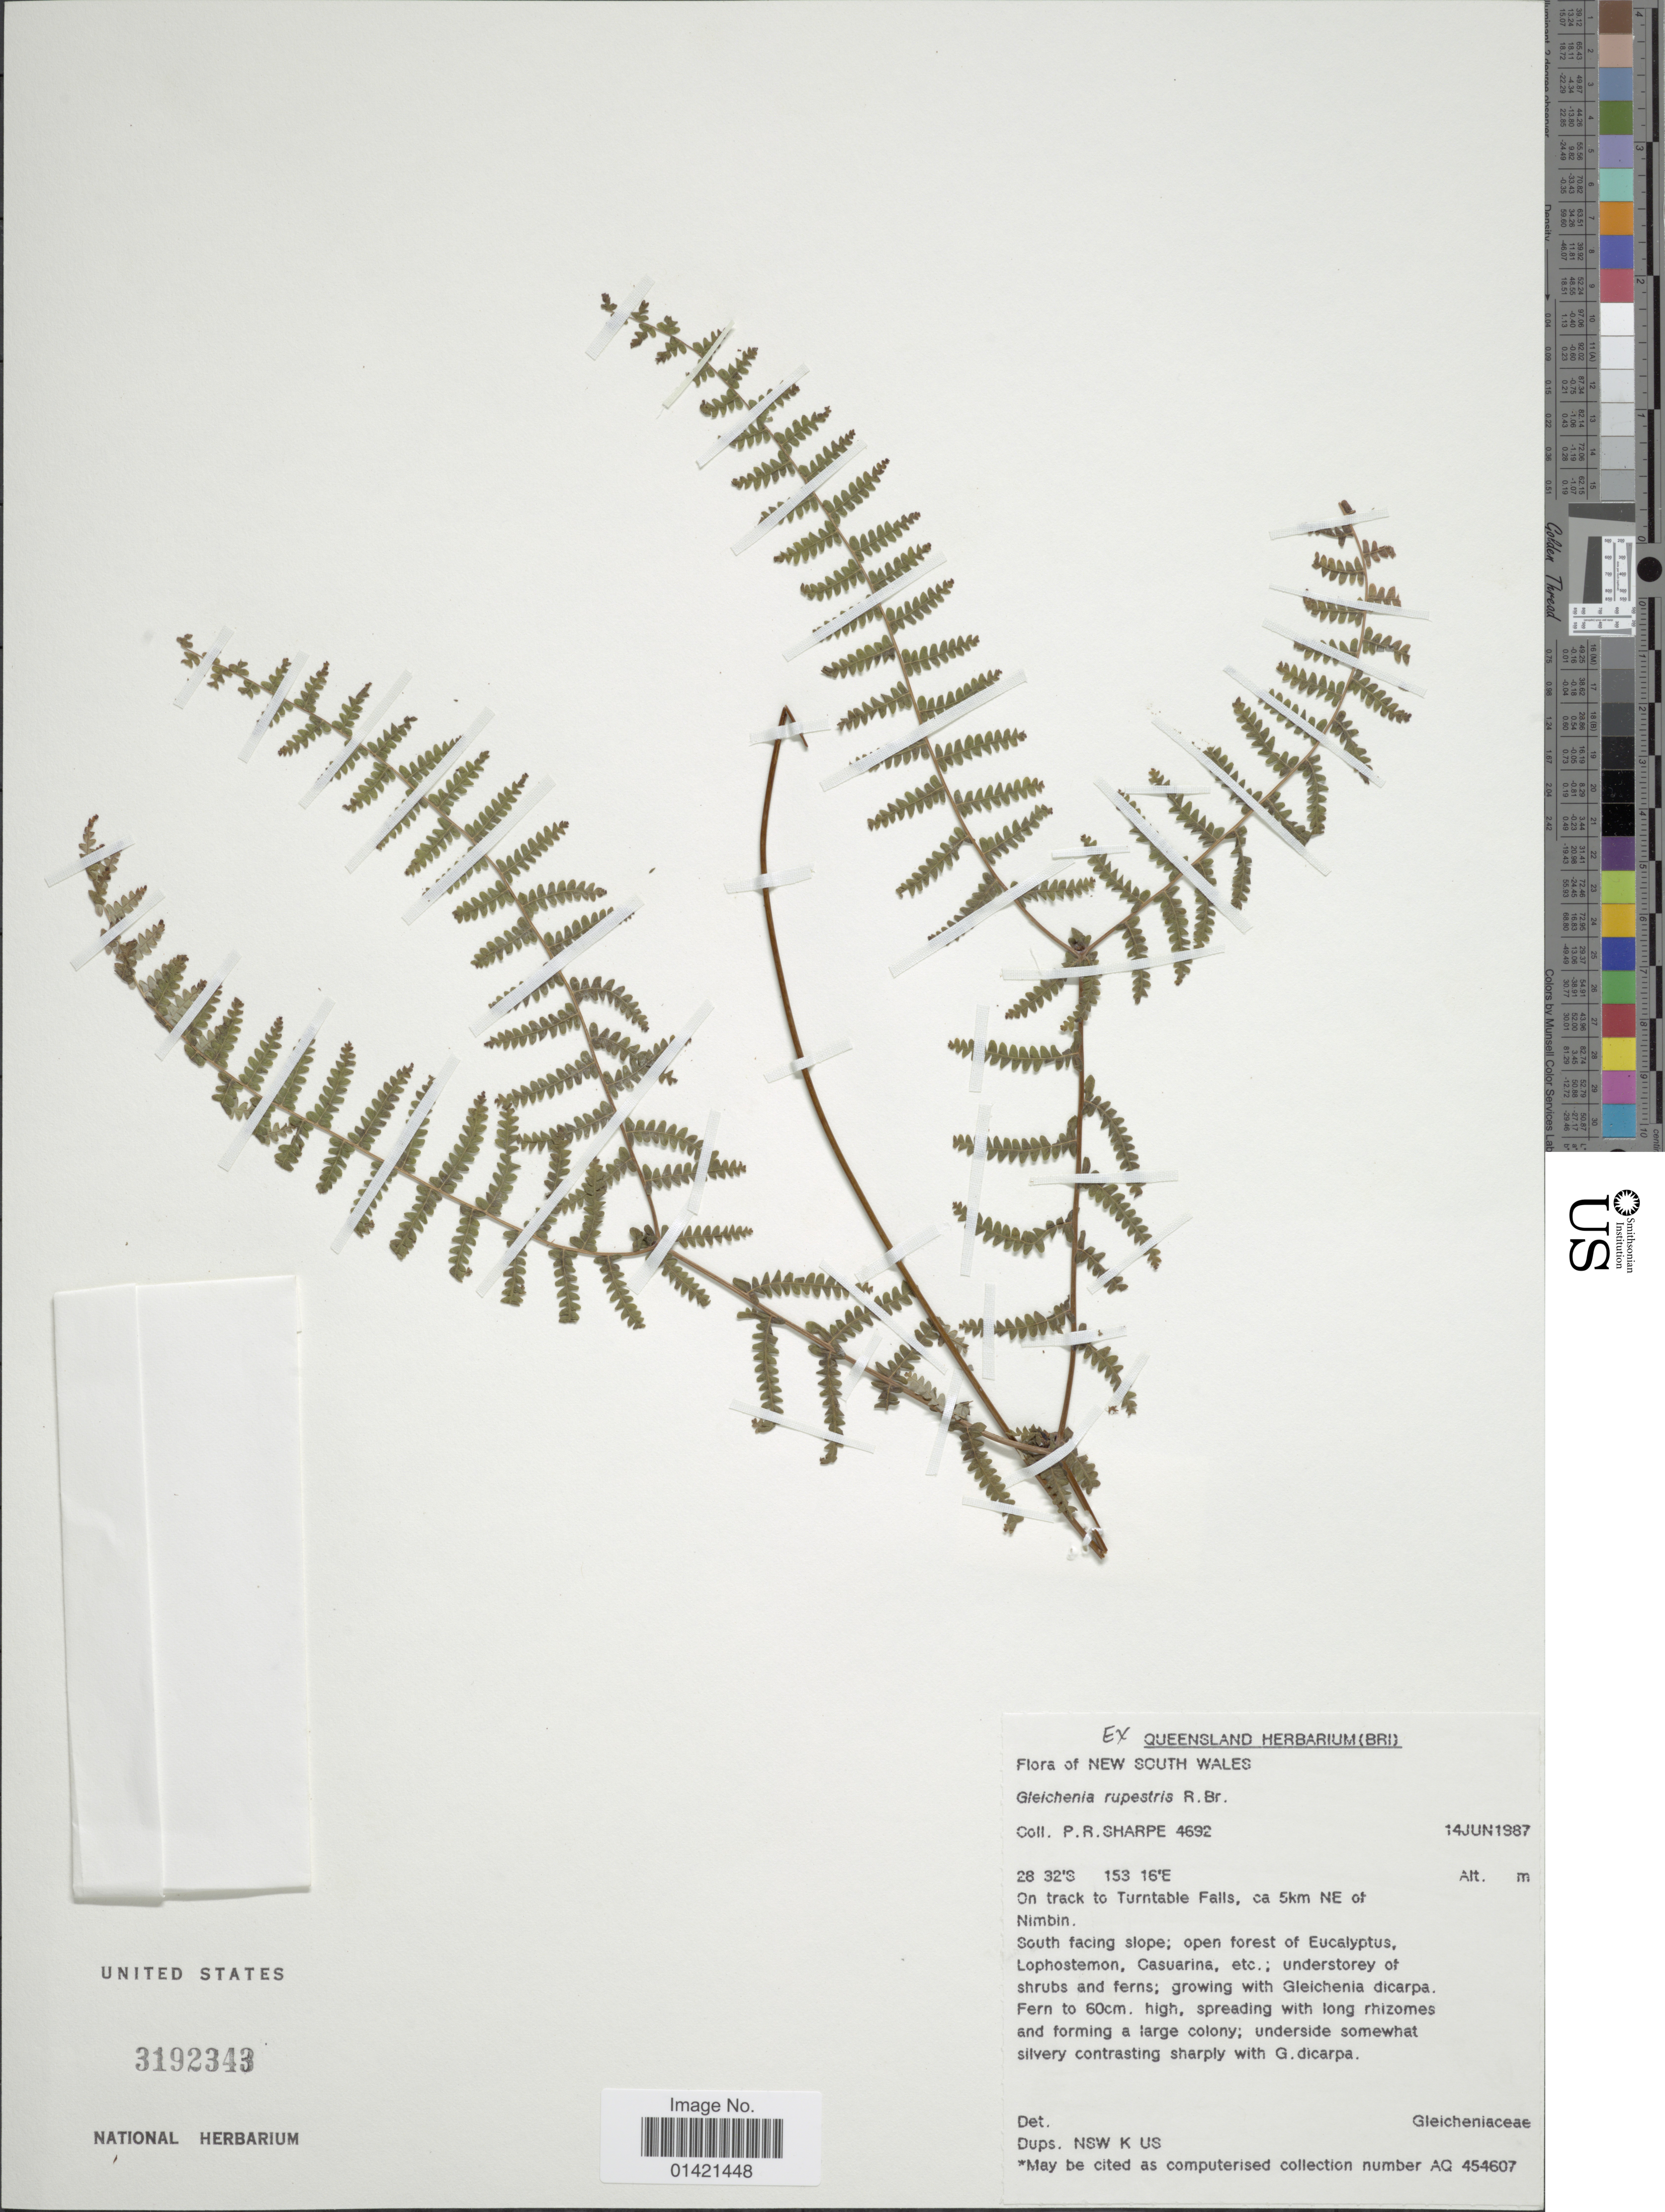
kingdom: Plantae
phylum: Tracheophyta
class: Polypodiopsida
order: Gleicheniales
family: Gleicheniaceae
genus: Gleichenia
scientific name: Gleichenia rupestris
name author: R. Br.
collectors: P. Sharpe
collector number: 4692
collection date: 1987-06-14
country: Australia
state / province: New South Wales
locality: On track to Turntable Falls, ca 5 km NE of Nimbin.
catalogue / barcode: US 3192343